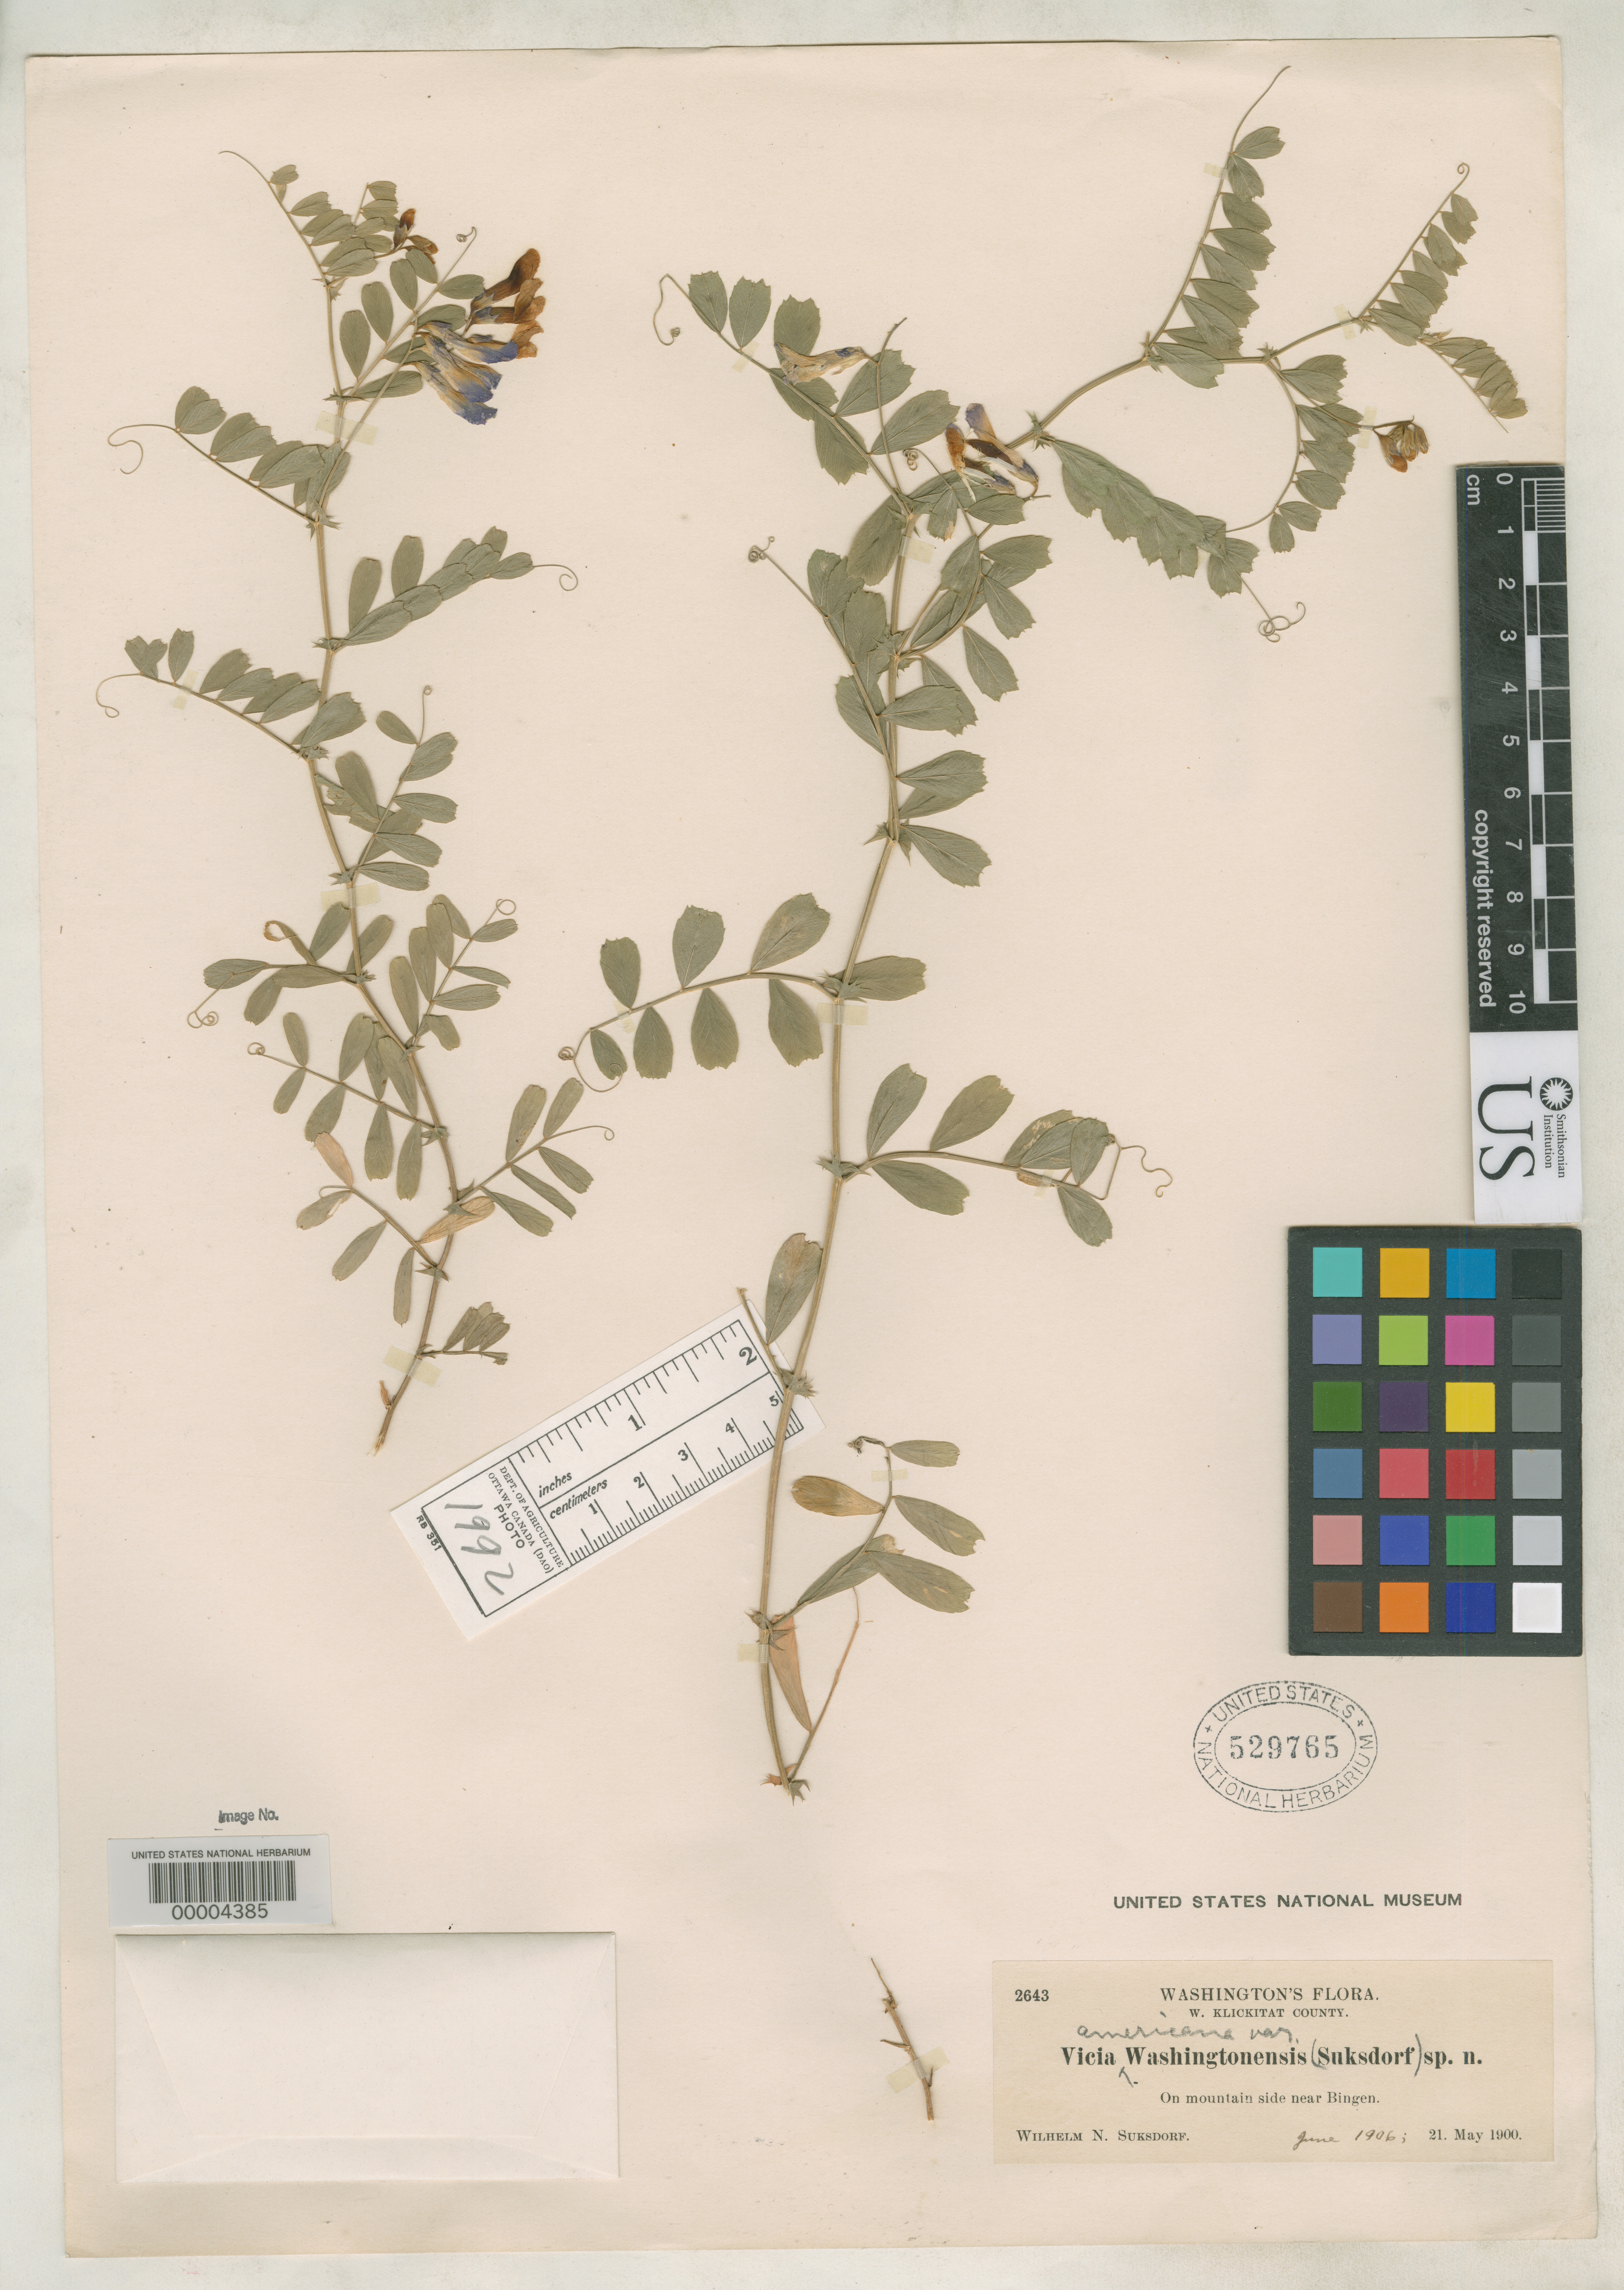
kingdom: Plantae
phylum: Tracheophyta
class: Magnoliopsida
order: Fabales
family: Fabaceae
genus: Vicia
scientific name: Vicia washingtonensis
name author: Suksd.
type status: Isotype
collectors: W. N. Suksdorf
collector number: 2643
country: United States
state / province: Washington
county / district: Klickitat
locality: Bingen.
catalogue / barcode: US 529765